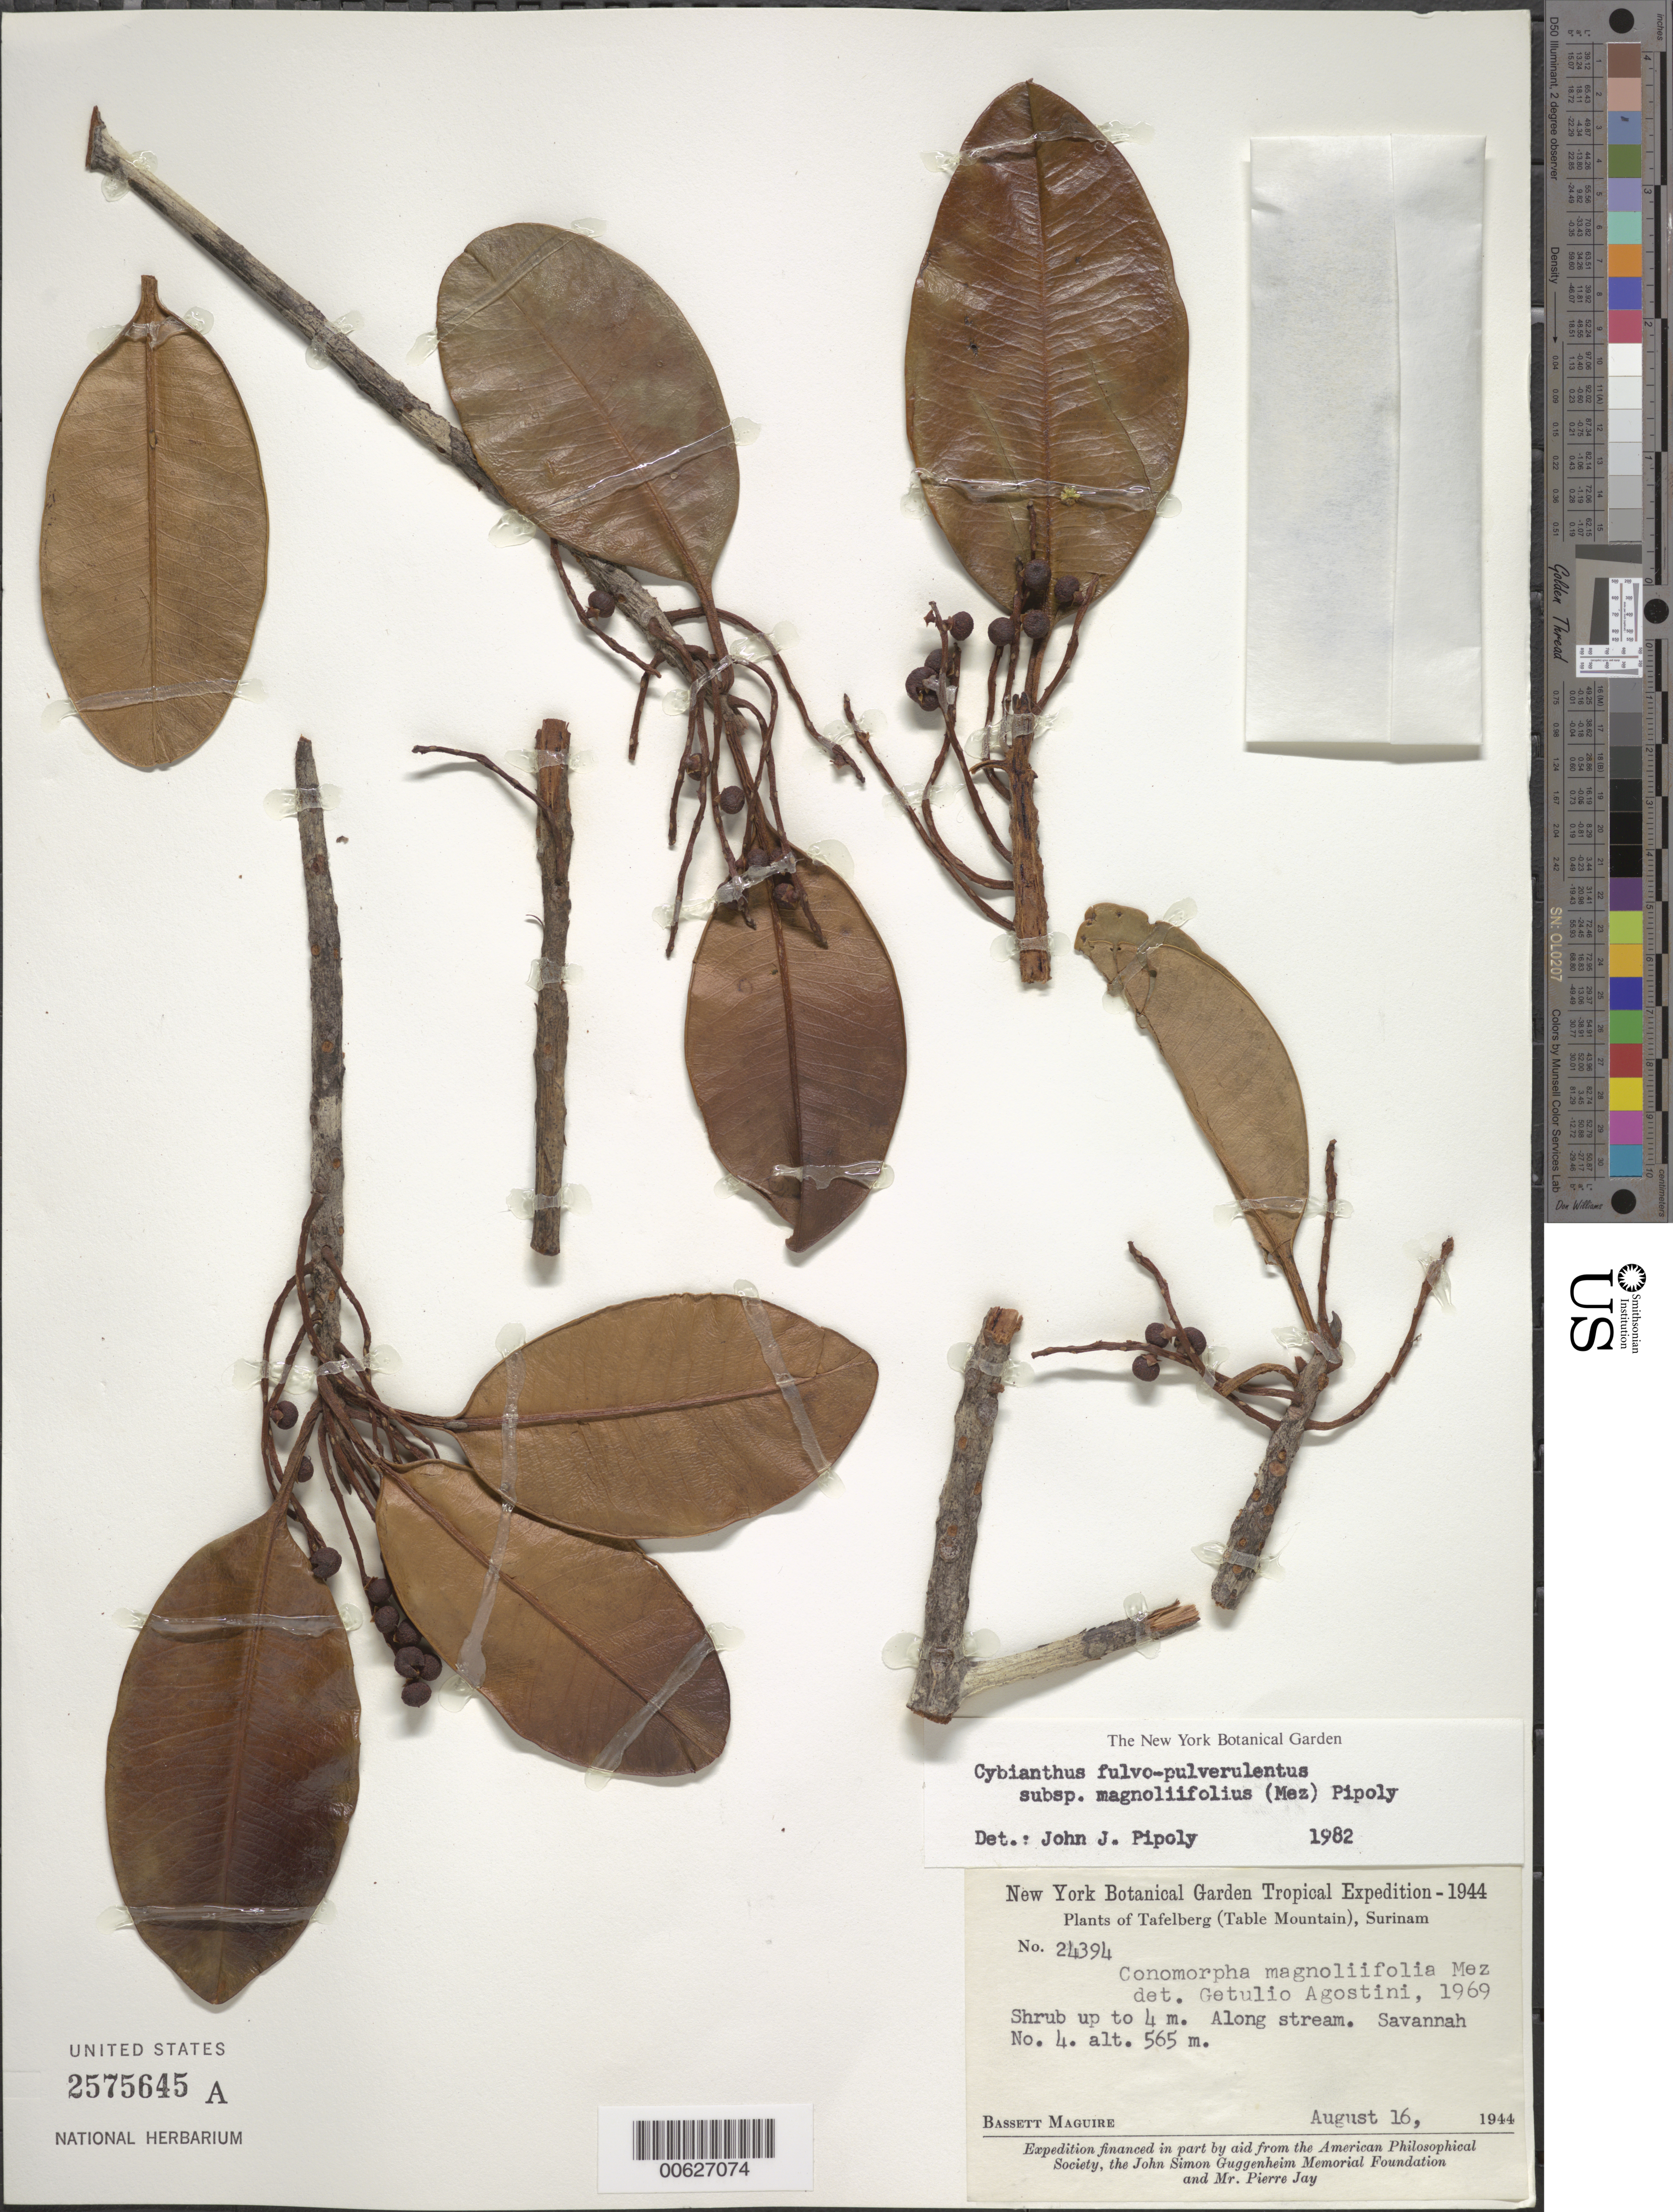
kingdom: Plantae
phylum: Tracheophyta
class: Magnoliopsida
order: Ericales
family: Primulaceae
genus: Cybianthus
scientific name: Cybianthus fulvopulverulentus subsp. magnoliifolius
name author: (Mez) Pipoly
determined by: Pipoly, J. J., III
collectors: B. Maguire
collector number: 24394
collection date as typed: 16-Aug-44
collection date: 1944-08-16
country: Suriname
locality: Tafelberg (Table Mountain), Savanna V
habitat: Along stream in savanna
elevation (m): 565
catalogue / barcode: US 2575645A